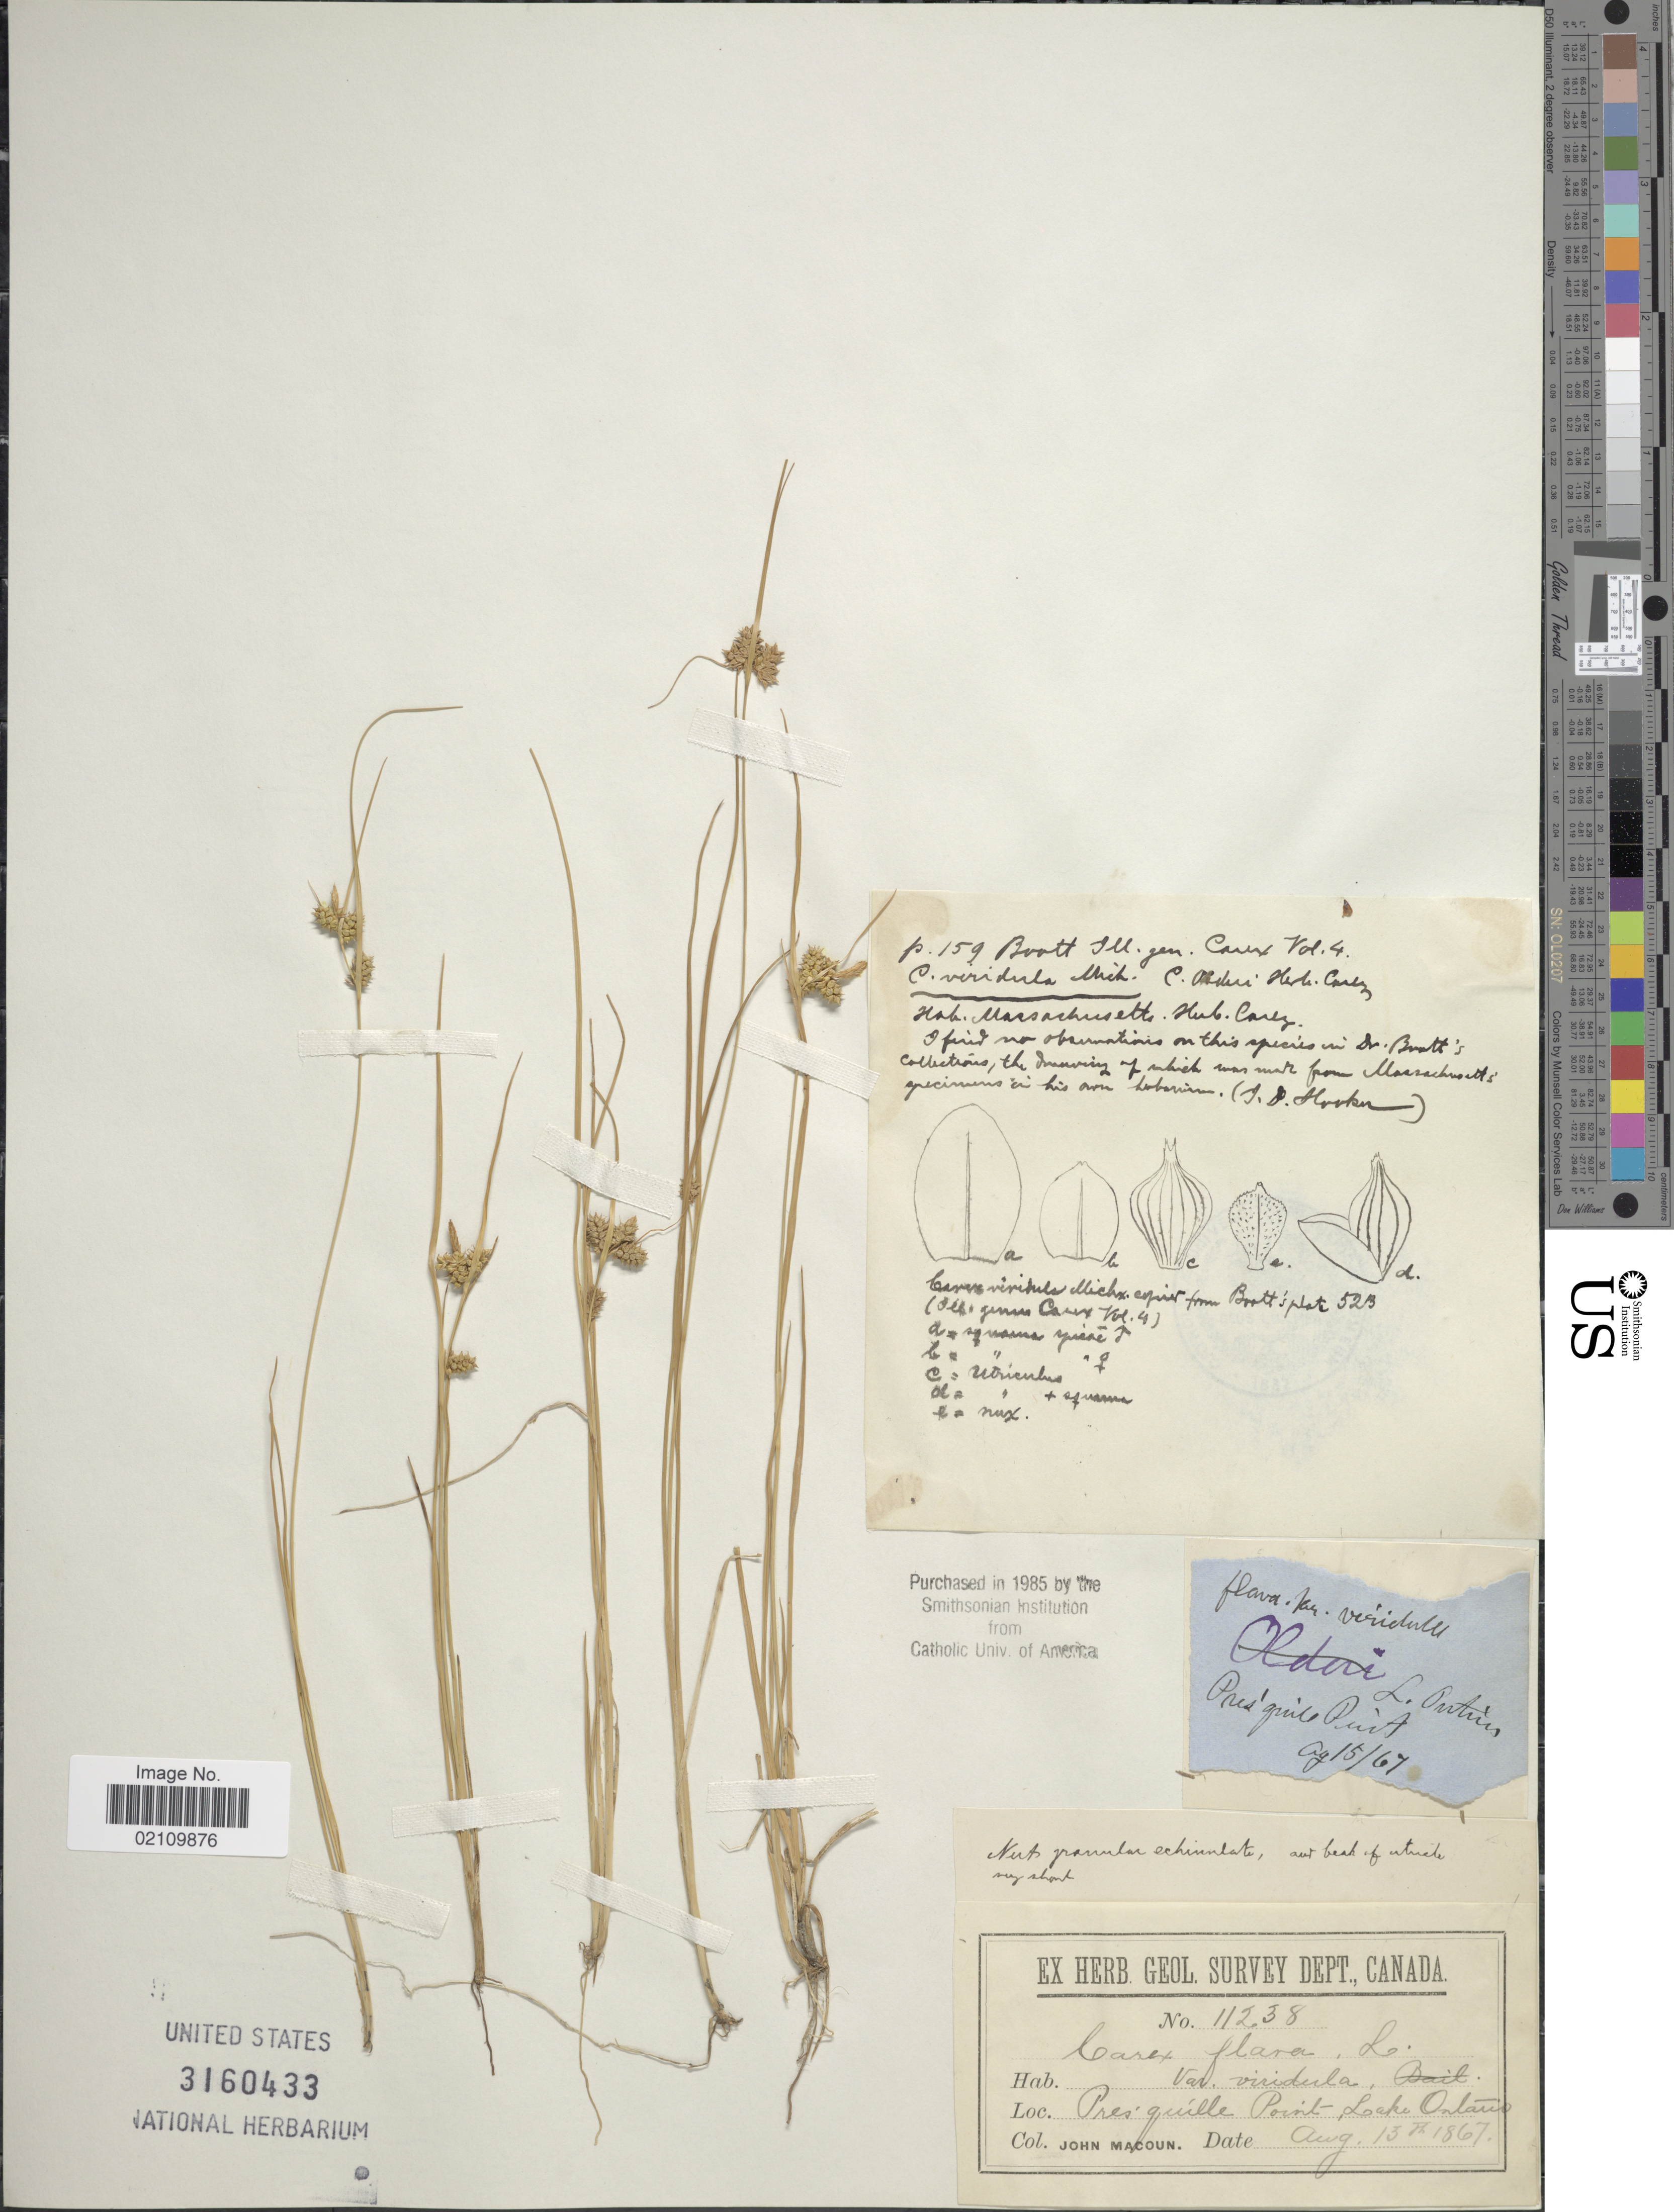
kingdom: Plantae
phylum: Tracheophyta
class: Liliopsida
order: Poales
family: Cyperaceae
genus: Carex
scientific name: Carex flava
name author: L.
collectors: J. Macoun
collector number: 11238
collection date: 1867-08-13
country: Canada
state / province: Ontario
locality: Pres'quille Point, Lake Ontario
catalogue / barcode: US 3160433